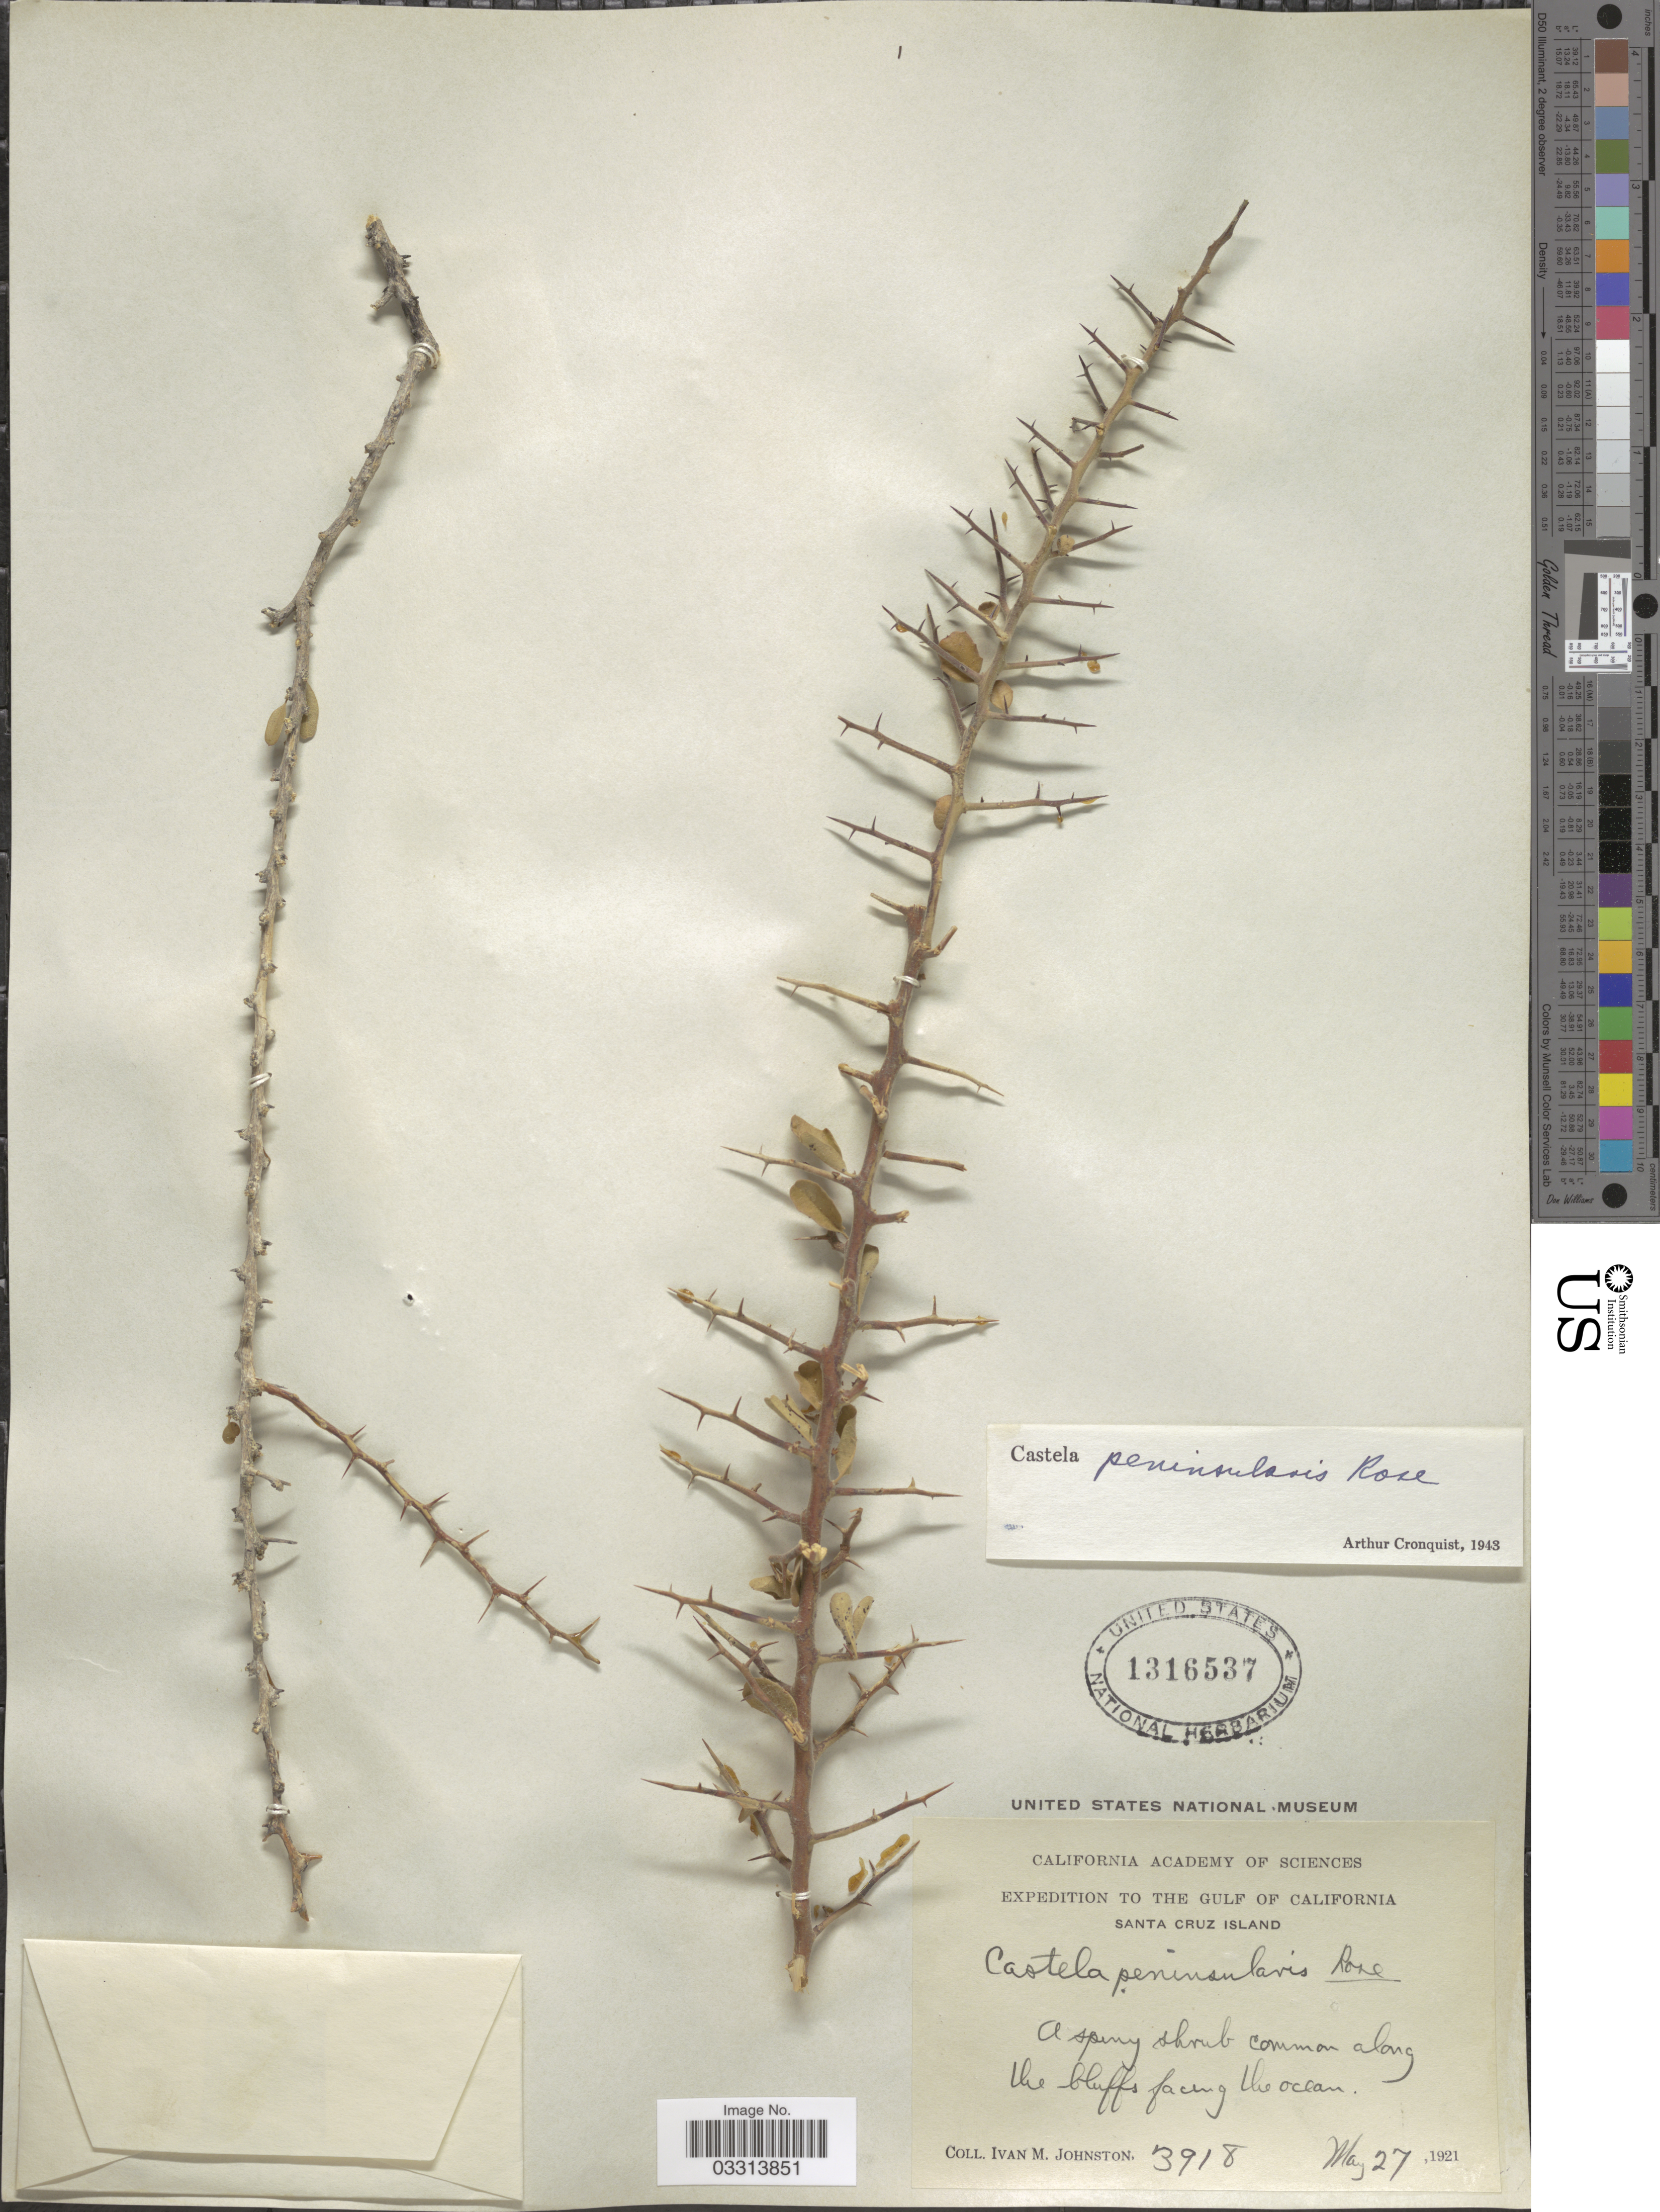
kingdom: Plantae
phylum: Tracheophyta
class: Magnoliopsida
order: Sapindales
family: Simaroubaceae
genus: Castela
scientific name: Castela peninsularis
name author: Rose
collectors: I.M. Johnston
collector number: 3918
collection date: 1921-05-27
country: United States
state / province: California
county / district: Santa Barbara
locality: The Gulf of California, Santa Cruz Island.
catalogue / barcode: US 1316537